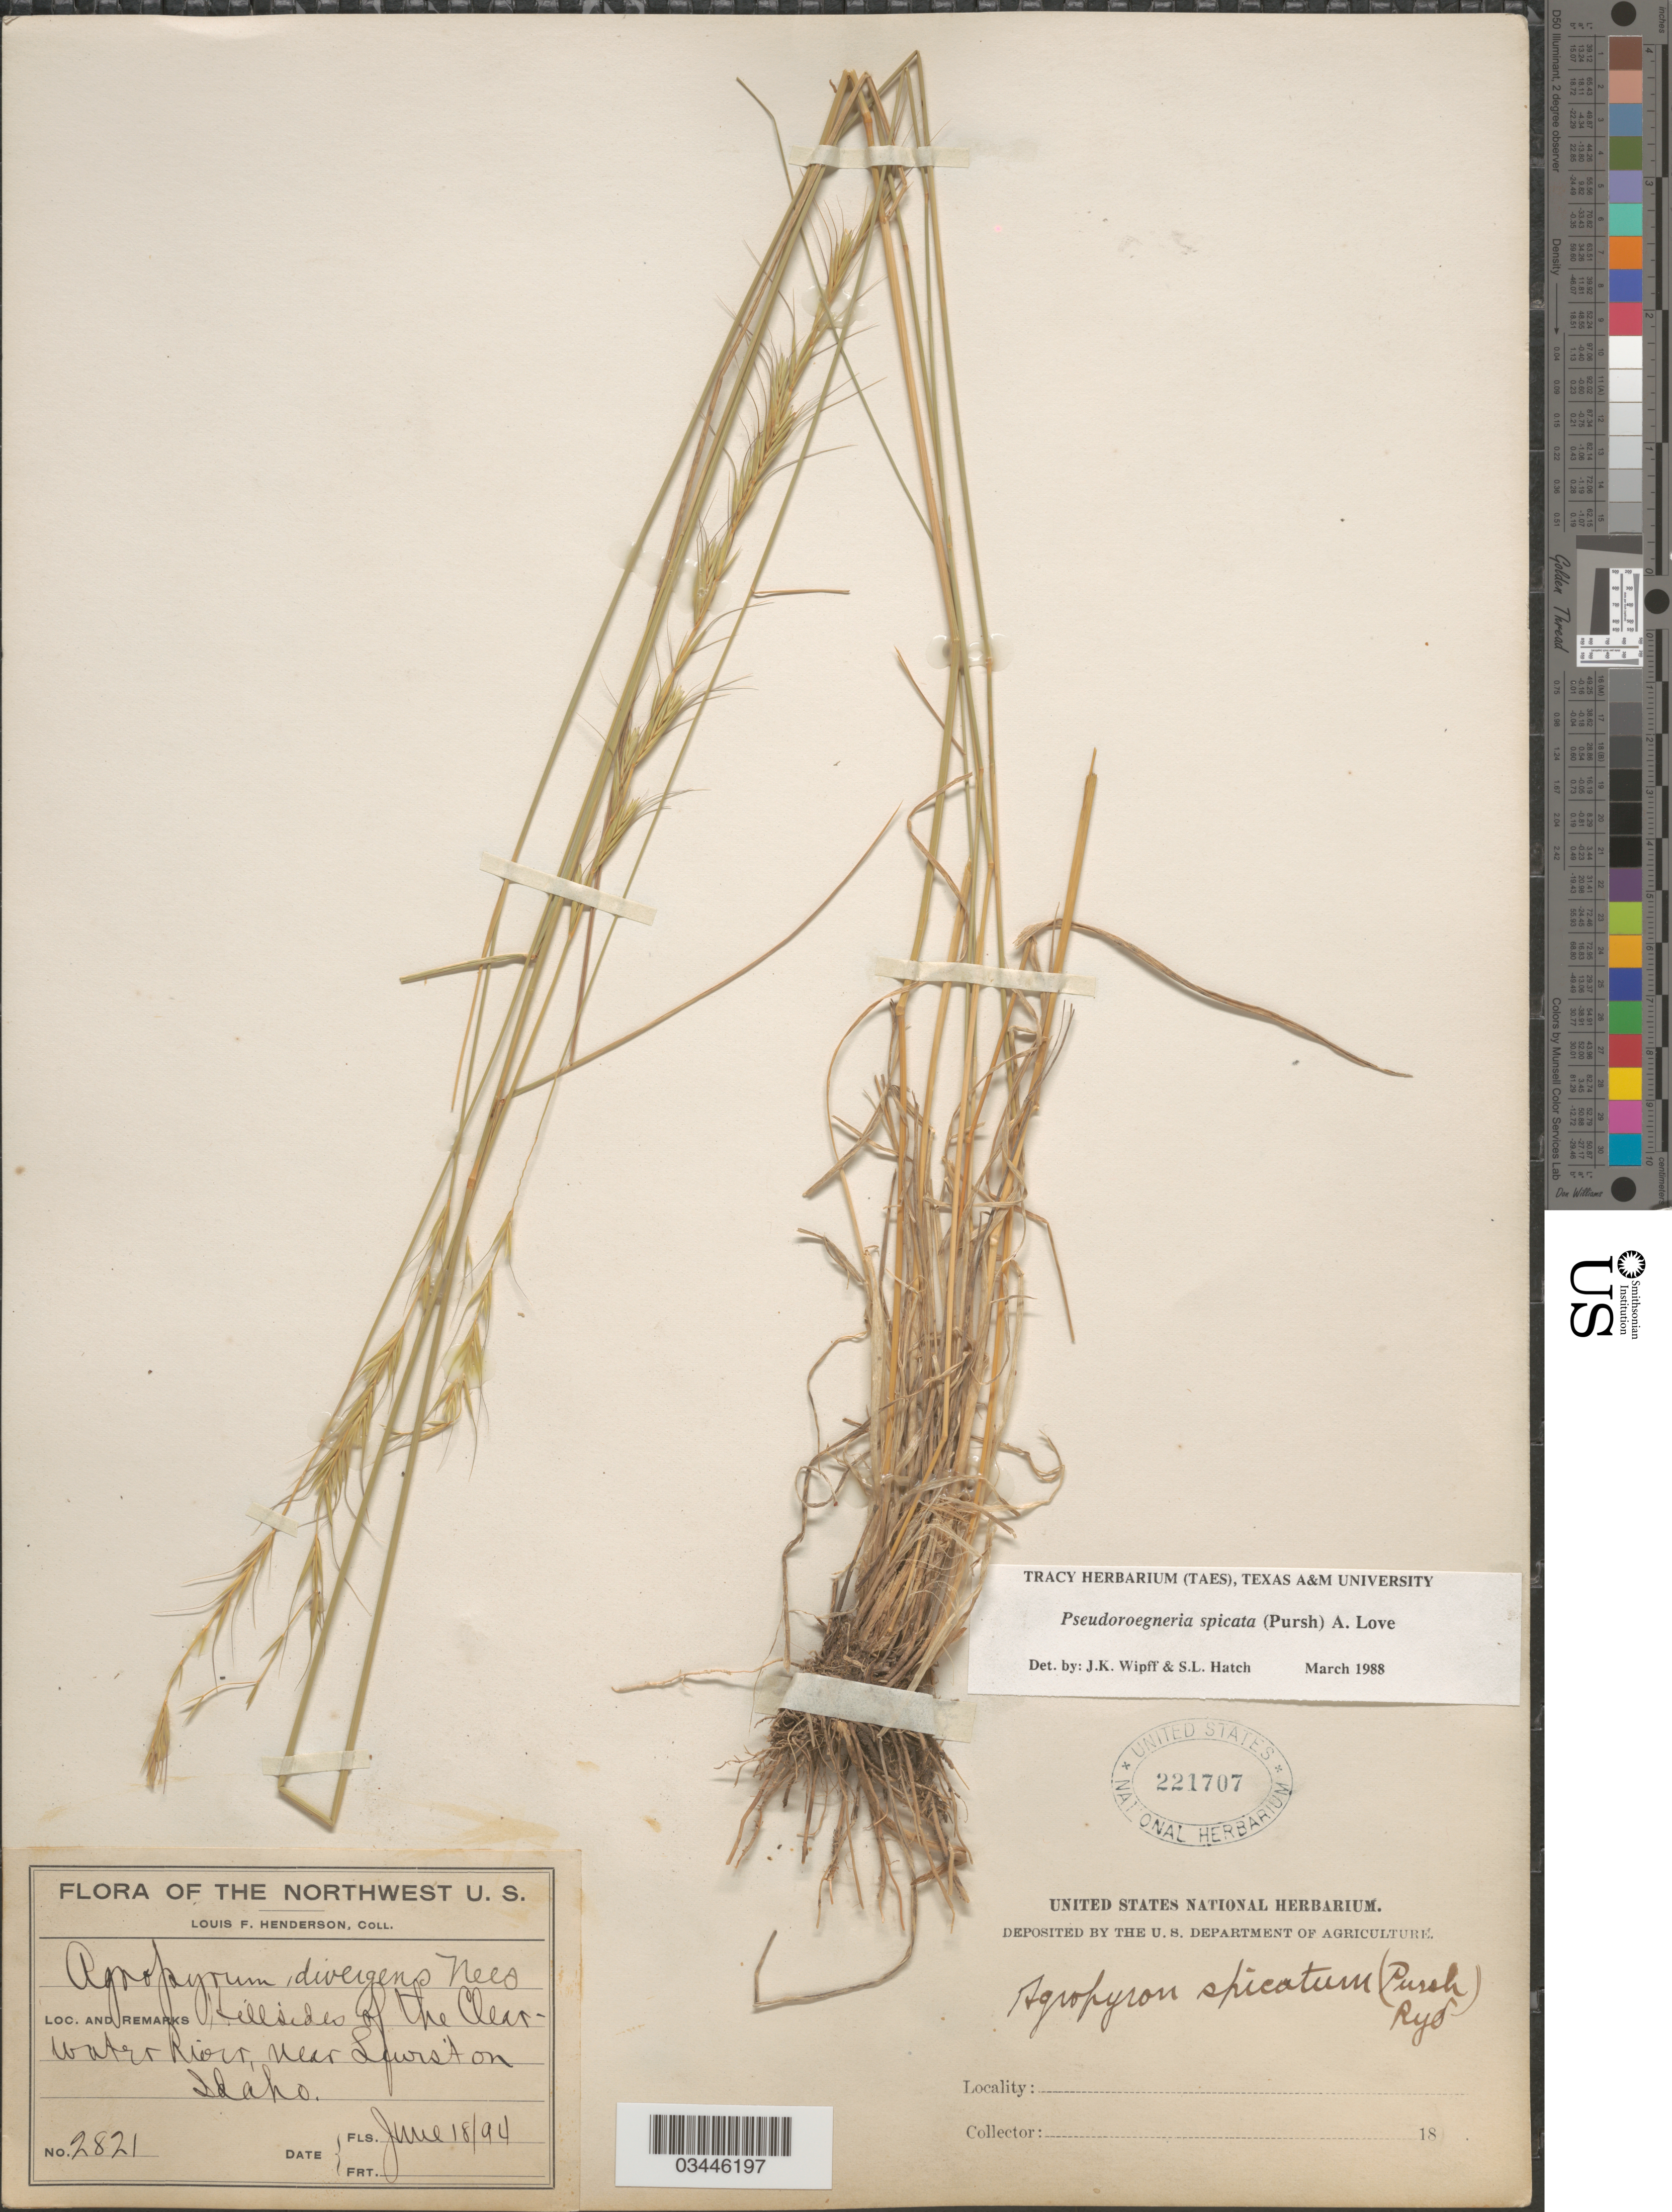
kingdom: Plantae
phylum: Tracheophyta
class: Liliopsida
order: Poales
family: Poaceae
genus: Pseudoroegneria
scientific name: Pseudoroegneria spicata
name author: (Pursh) Á. Löve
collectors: L. Henderson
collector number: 2821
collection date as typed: Transcribed d/m/y: 18/6/94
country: United States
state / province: Idaho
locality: Northwest U. S. Hillsides of the Clearwater, near Lewiston.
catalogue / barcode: US 221707